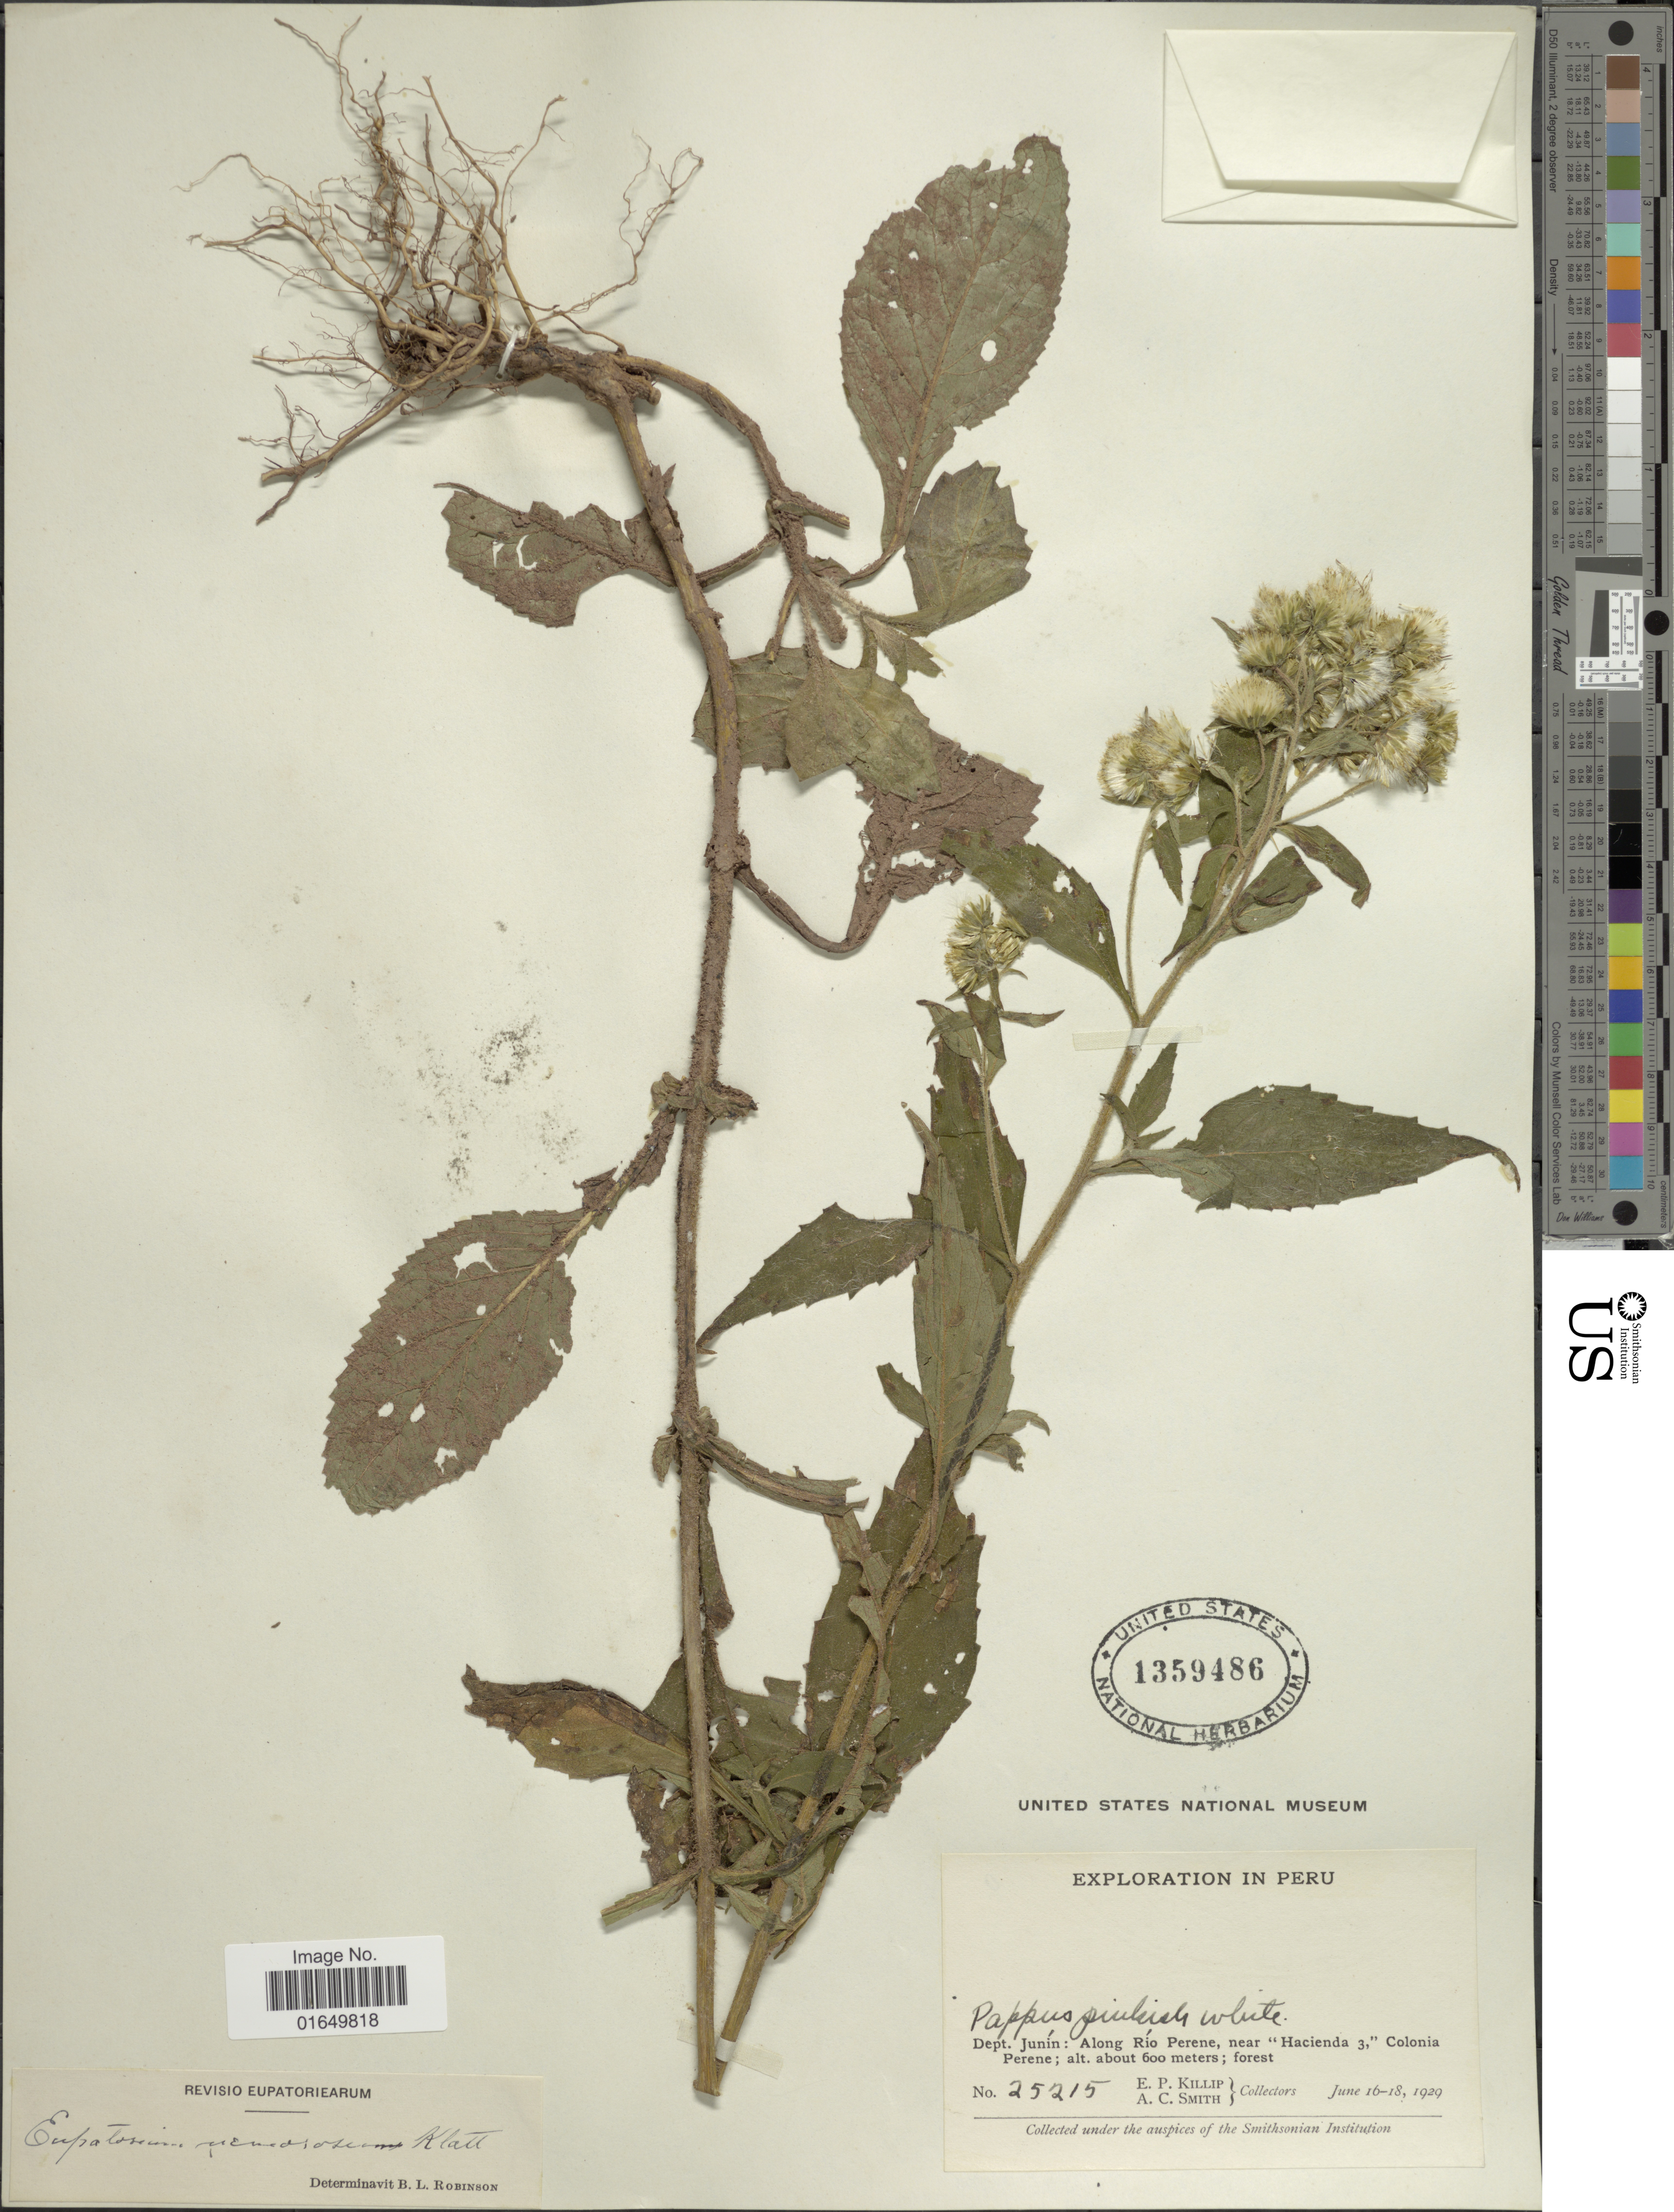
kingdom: Plantae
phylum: Tracheophyta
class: Magnoliopsida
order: Asterales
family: Asteraceae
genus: Polyanthina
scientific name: Polyanthina nemorosa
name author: (Klatt) R.M. King & H. Rob.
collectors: E. P. Killip & A. C. Smith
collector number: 25215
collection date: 1929-06-16/1929-06-18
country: Peru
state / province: Junín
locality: Along Río Perene, near "Hacienda 3," Colonia Perene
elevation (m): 600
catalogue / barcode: US 1359486